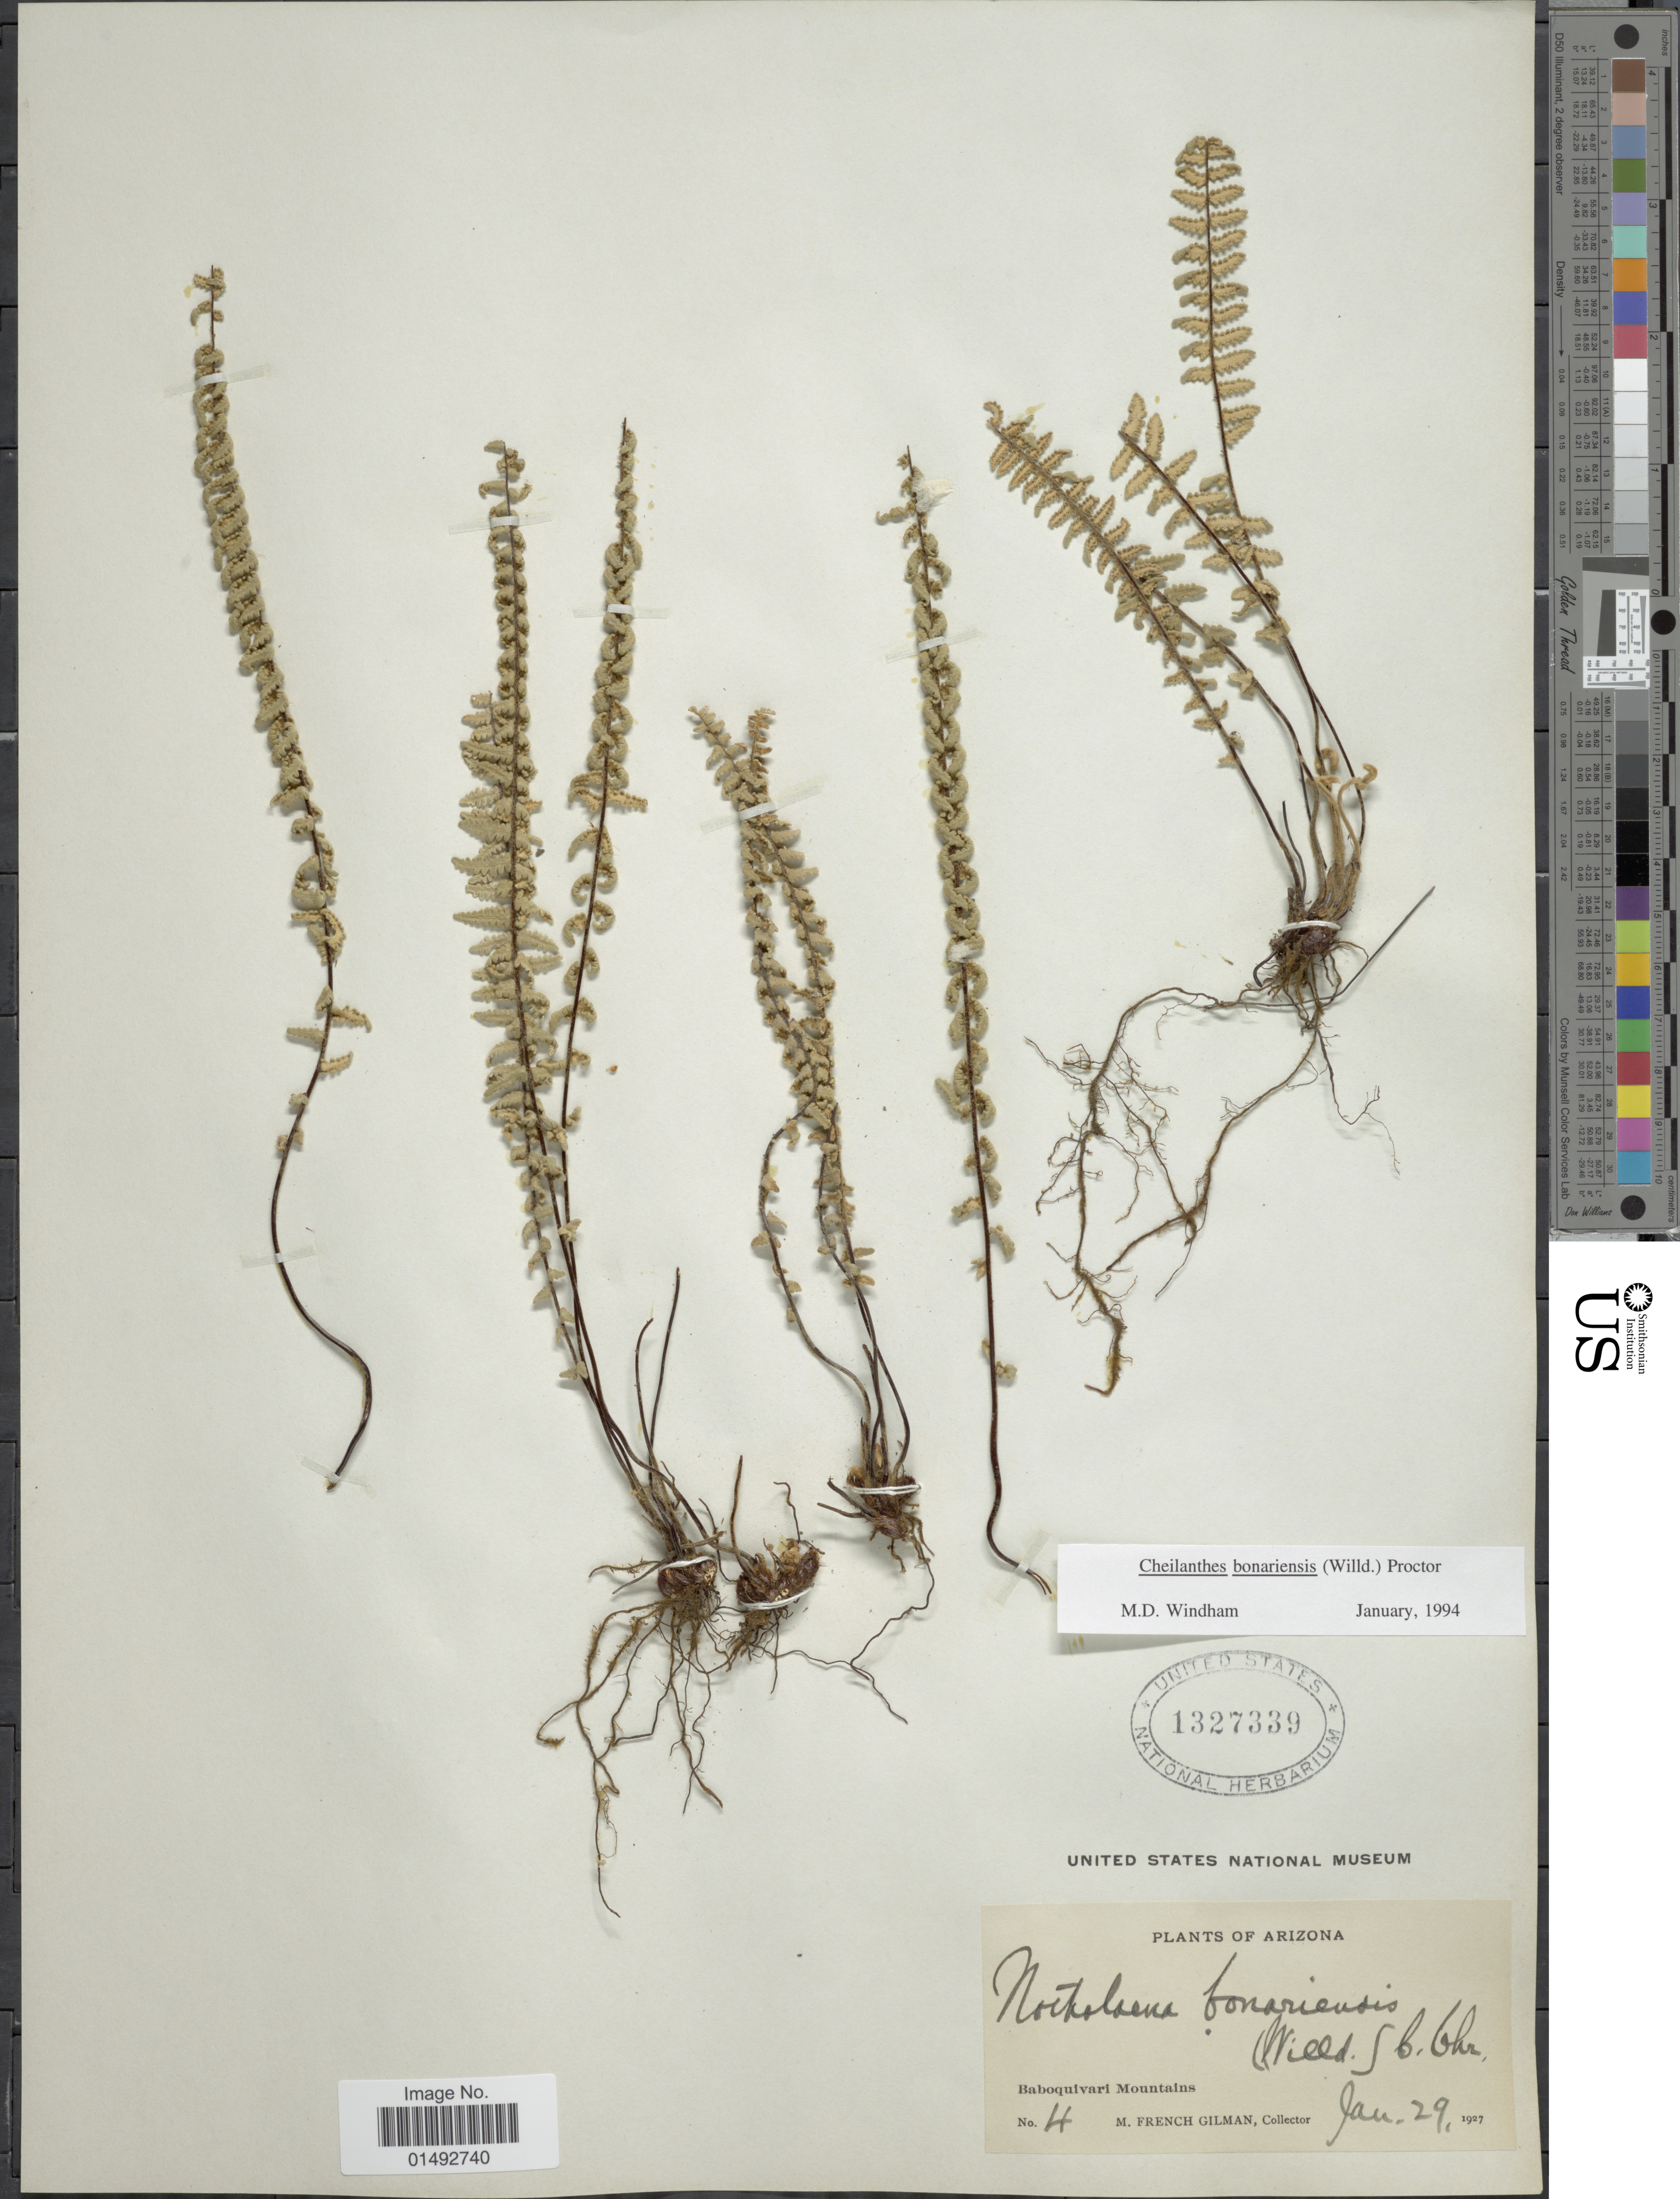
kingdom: Plantae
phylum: Tracheophyta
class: Polypodiopsida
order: Polypodiales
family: Pteridaceae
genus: Myriopteris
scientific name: Myriopteris aurea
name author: (Poir.) Grusz & Windham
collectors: M. F. Gilman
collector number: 4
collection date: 1927-01-29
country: United States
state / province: Arizona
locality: Baboquivari Mountains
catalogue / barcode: US 1327339